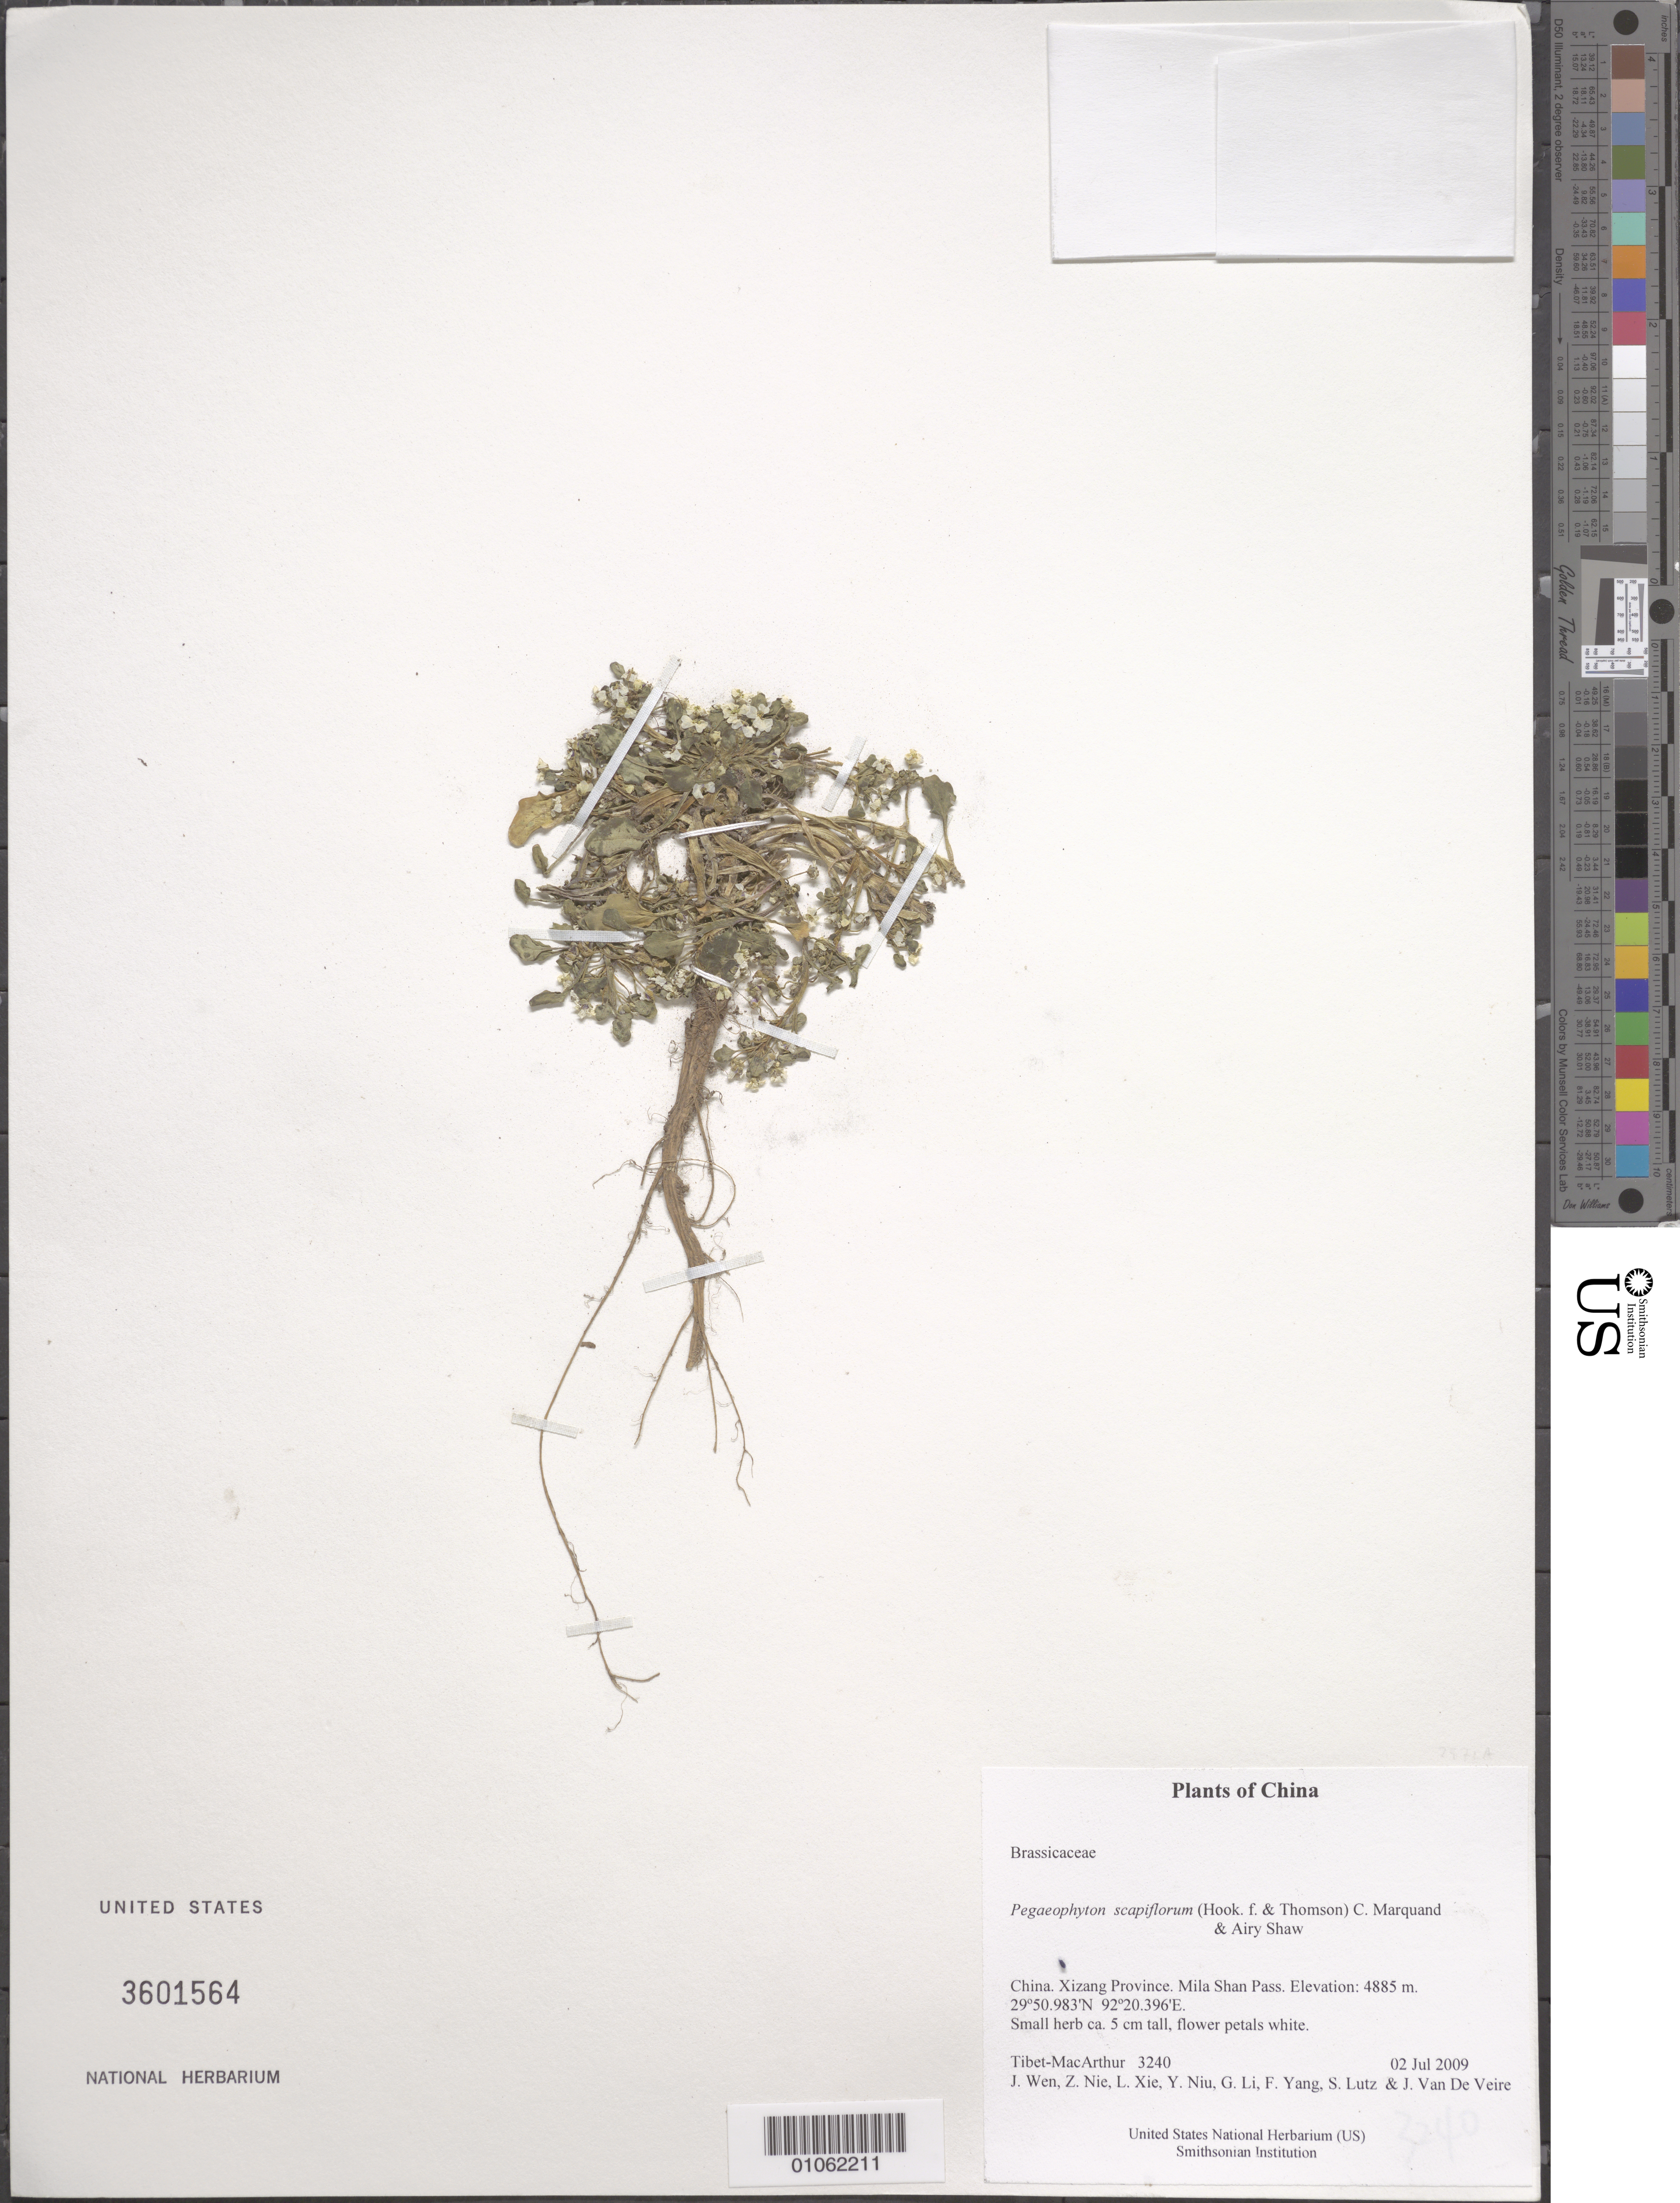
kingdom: Plantae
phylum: Tracheophyta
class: Magnoliopsida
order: Brassicales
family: Brassicaceae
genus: Pegaeophyton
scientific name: Pegaeophyton scapiflorum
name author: (Hook. f. & Thomson) C. Marquand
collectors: Tibet-MacArthur, J. Wen, Z. Nie, L. Xie, Y. Niu, G. Li, F. Yang, S. Lutz & J. Van De Veire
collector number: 3240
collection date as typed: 02 Jul 2009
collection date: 2009-07-02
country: China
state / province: Xizang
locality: Mila Shan Pass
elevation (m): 4885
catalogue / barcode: US 3601564